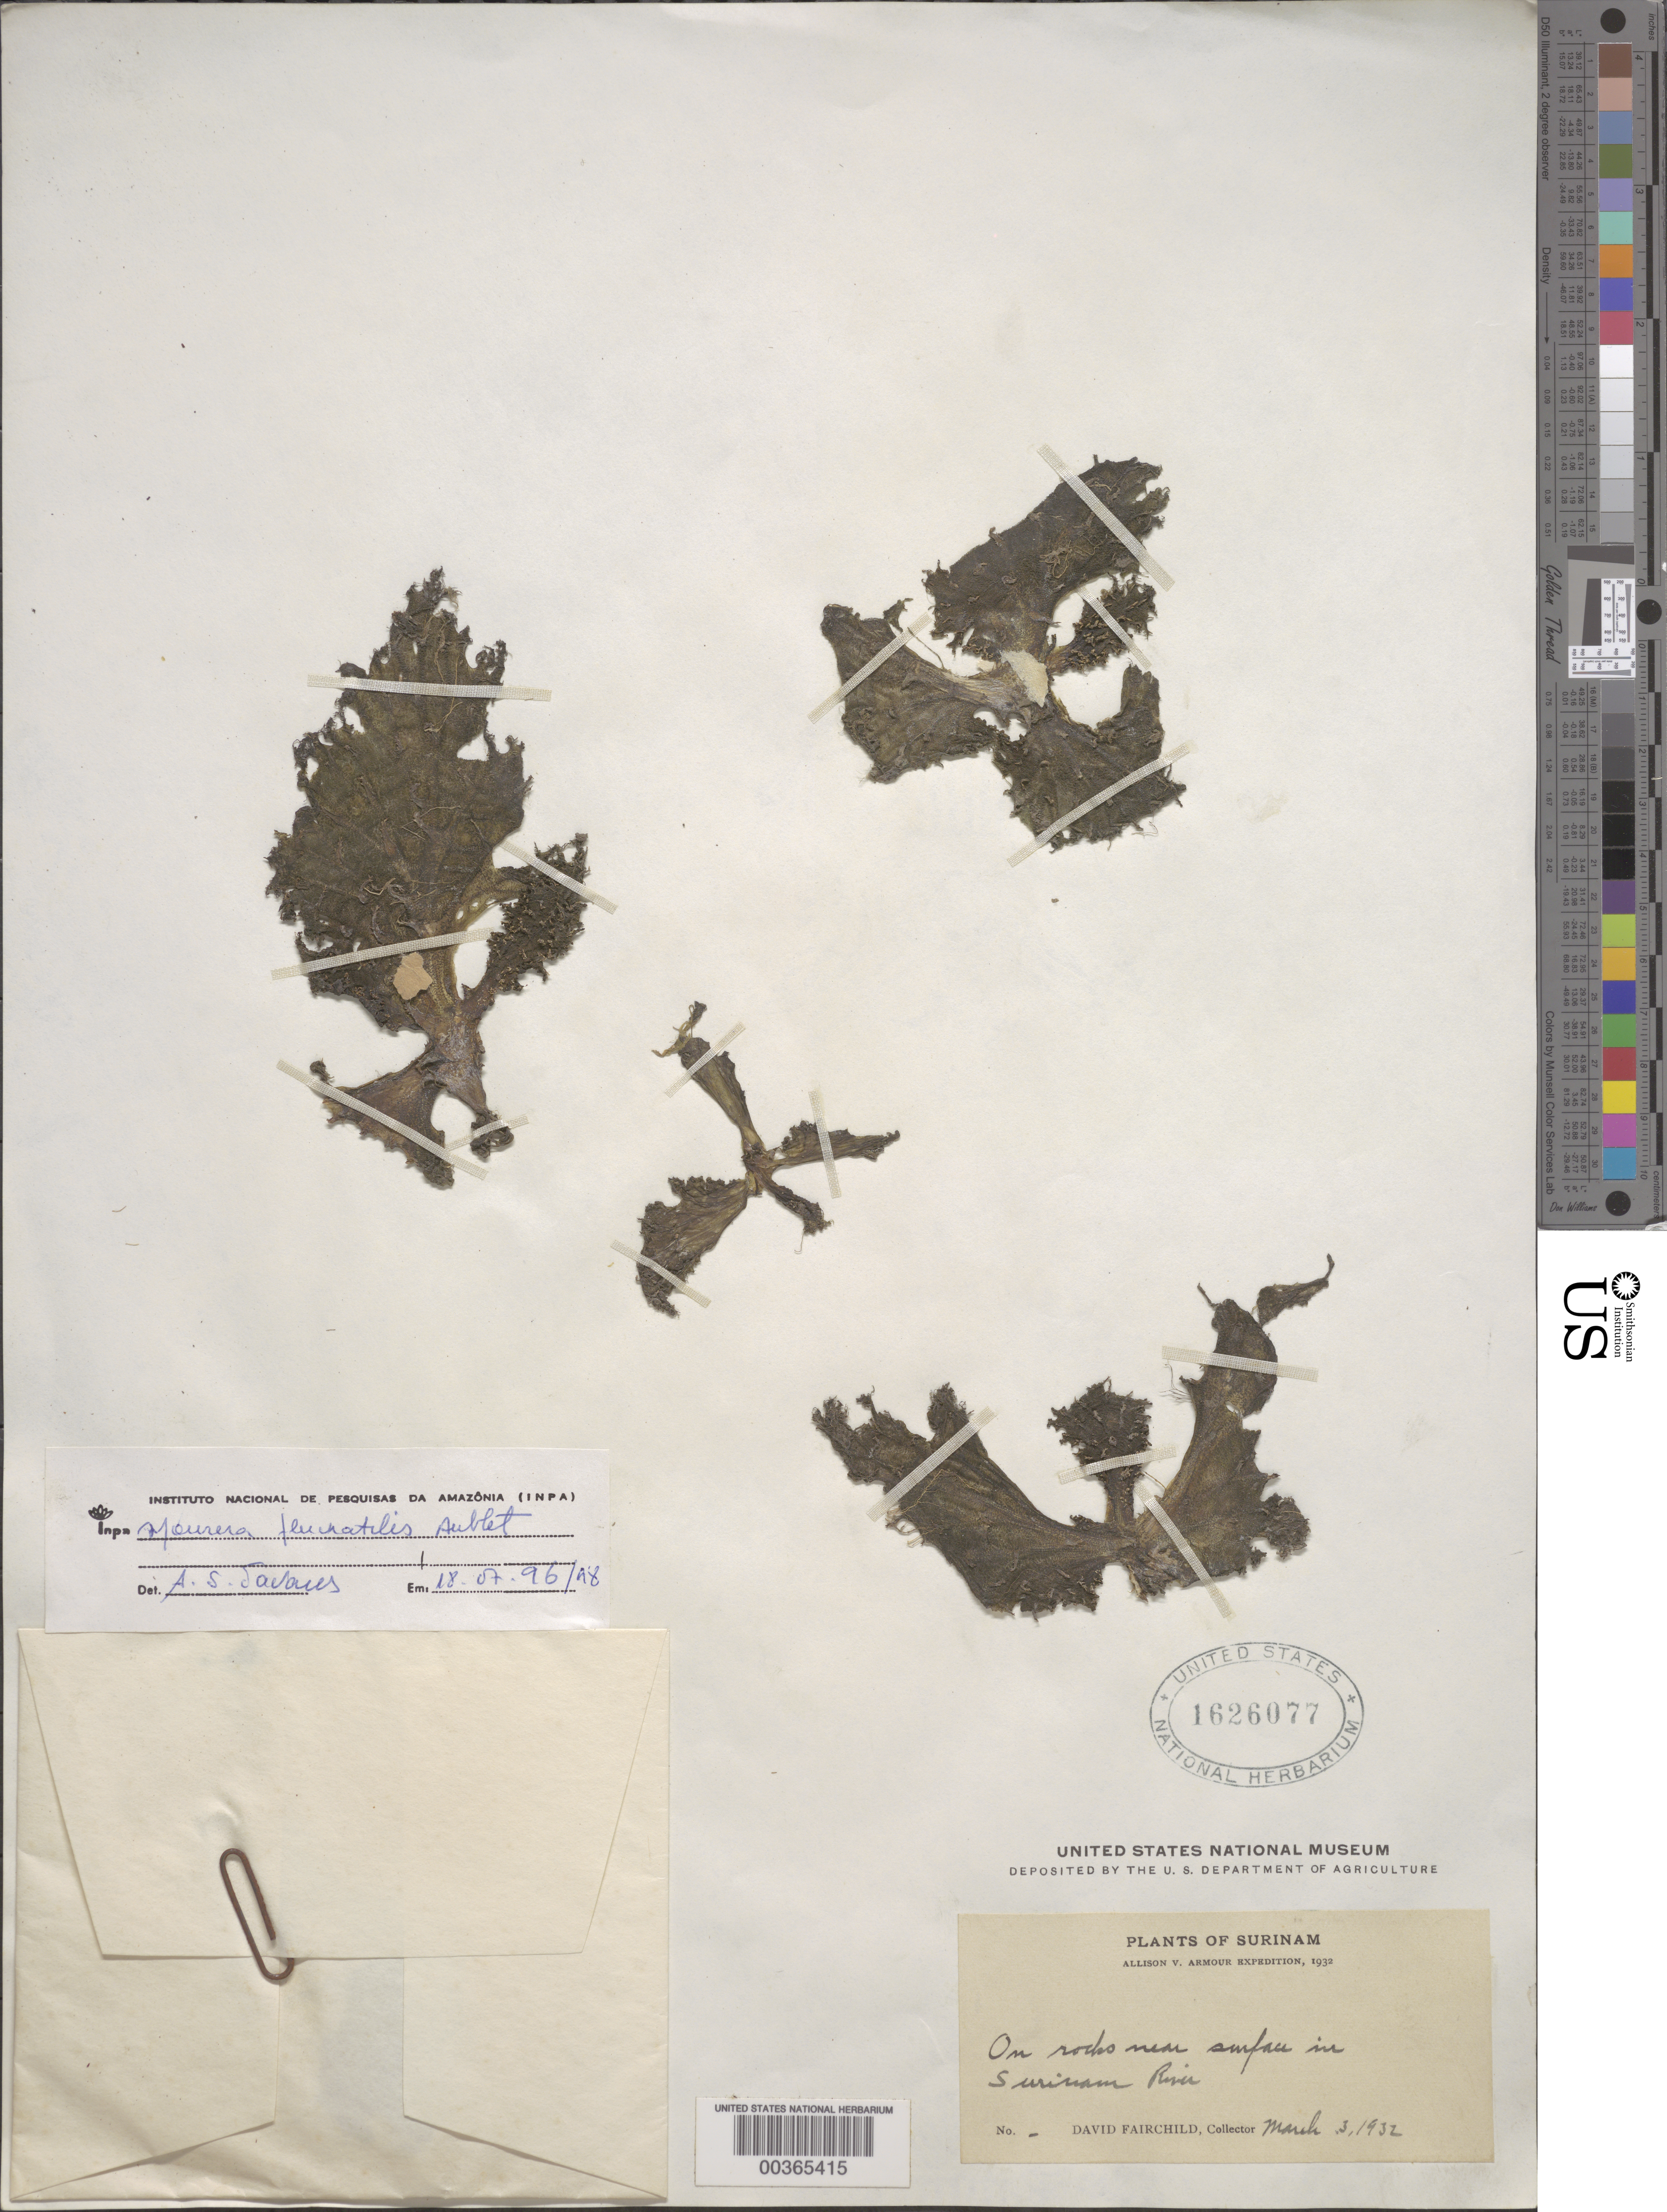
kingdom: Plantae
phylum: Tracheophyta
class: Magnoliopsida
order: Malpighiales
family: Podostemaceae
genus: Mourera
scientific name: Mourera fluviatilis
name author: Aubl.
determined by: Tavares, A. S.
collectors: D. Fairchild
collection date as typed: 03 Mar 1932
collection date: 1932-03-03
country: Suriname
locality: Suriname river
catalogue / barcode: US 1626077